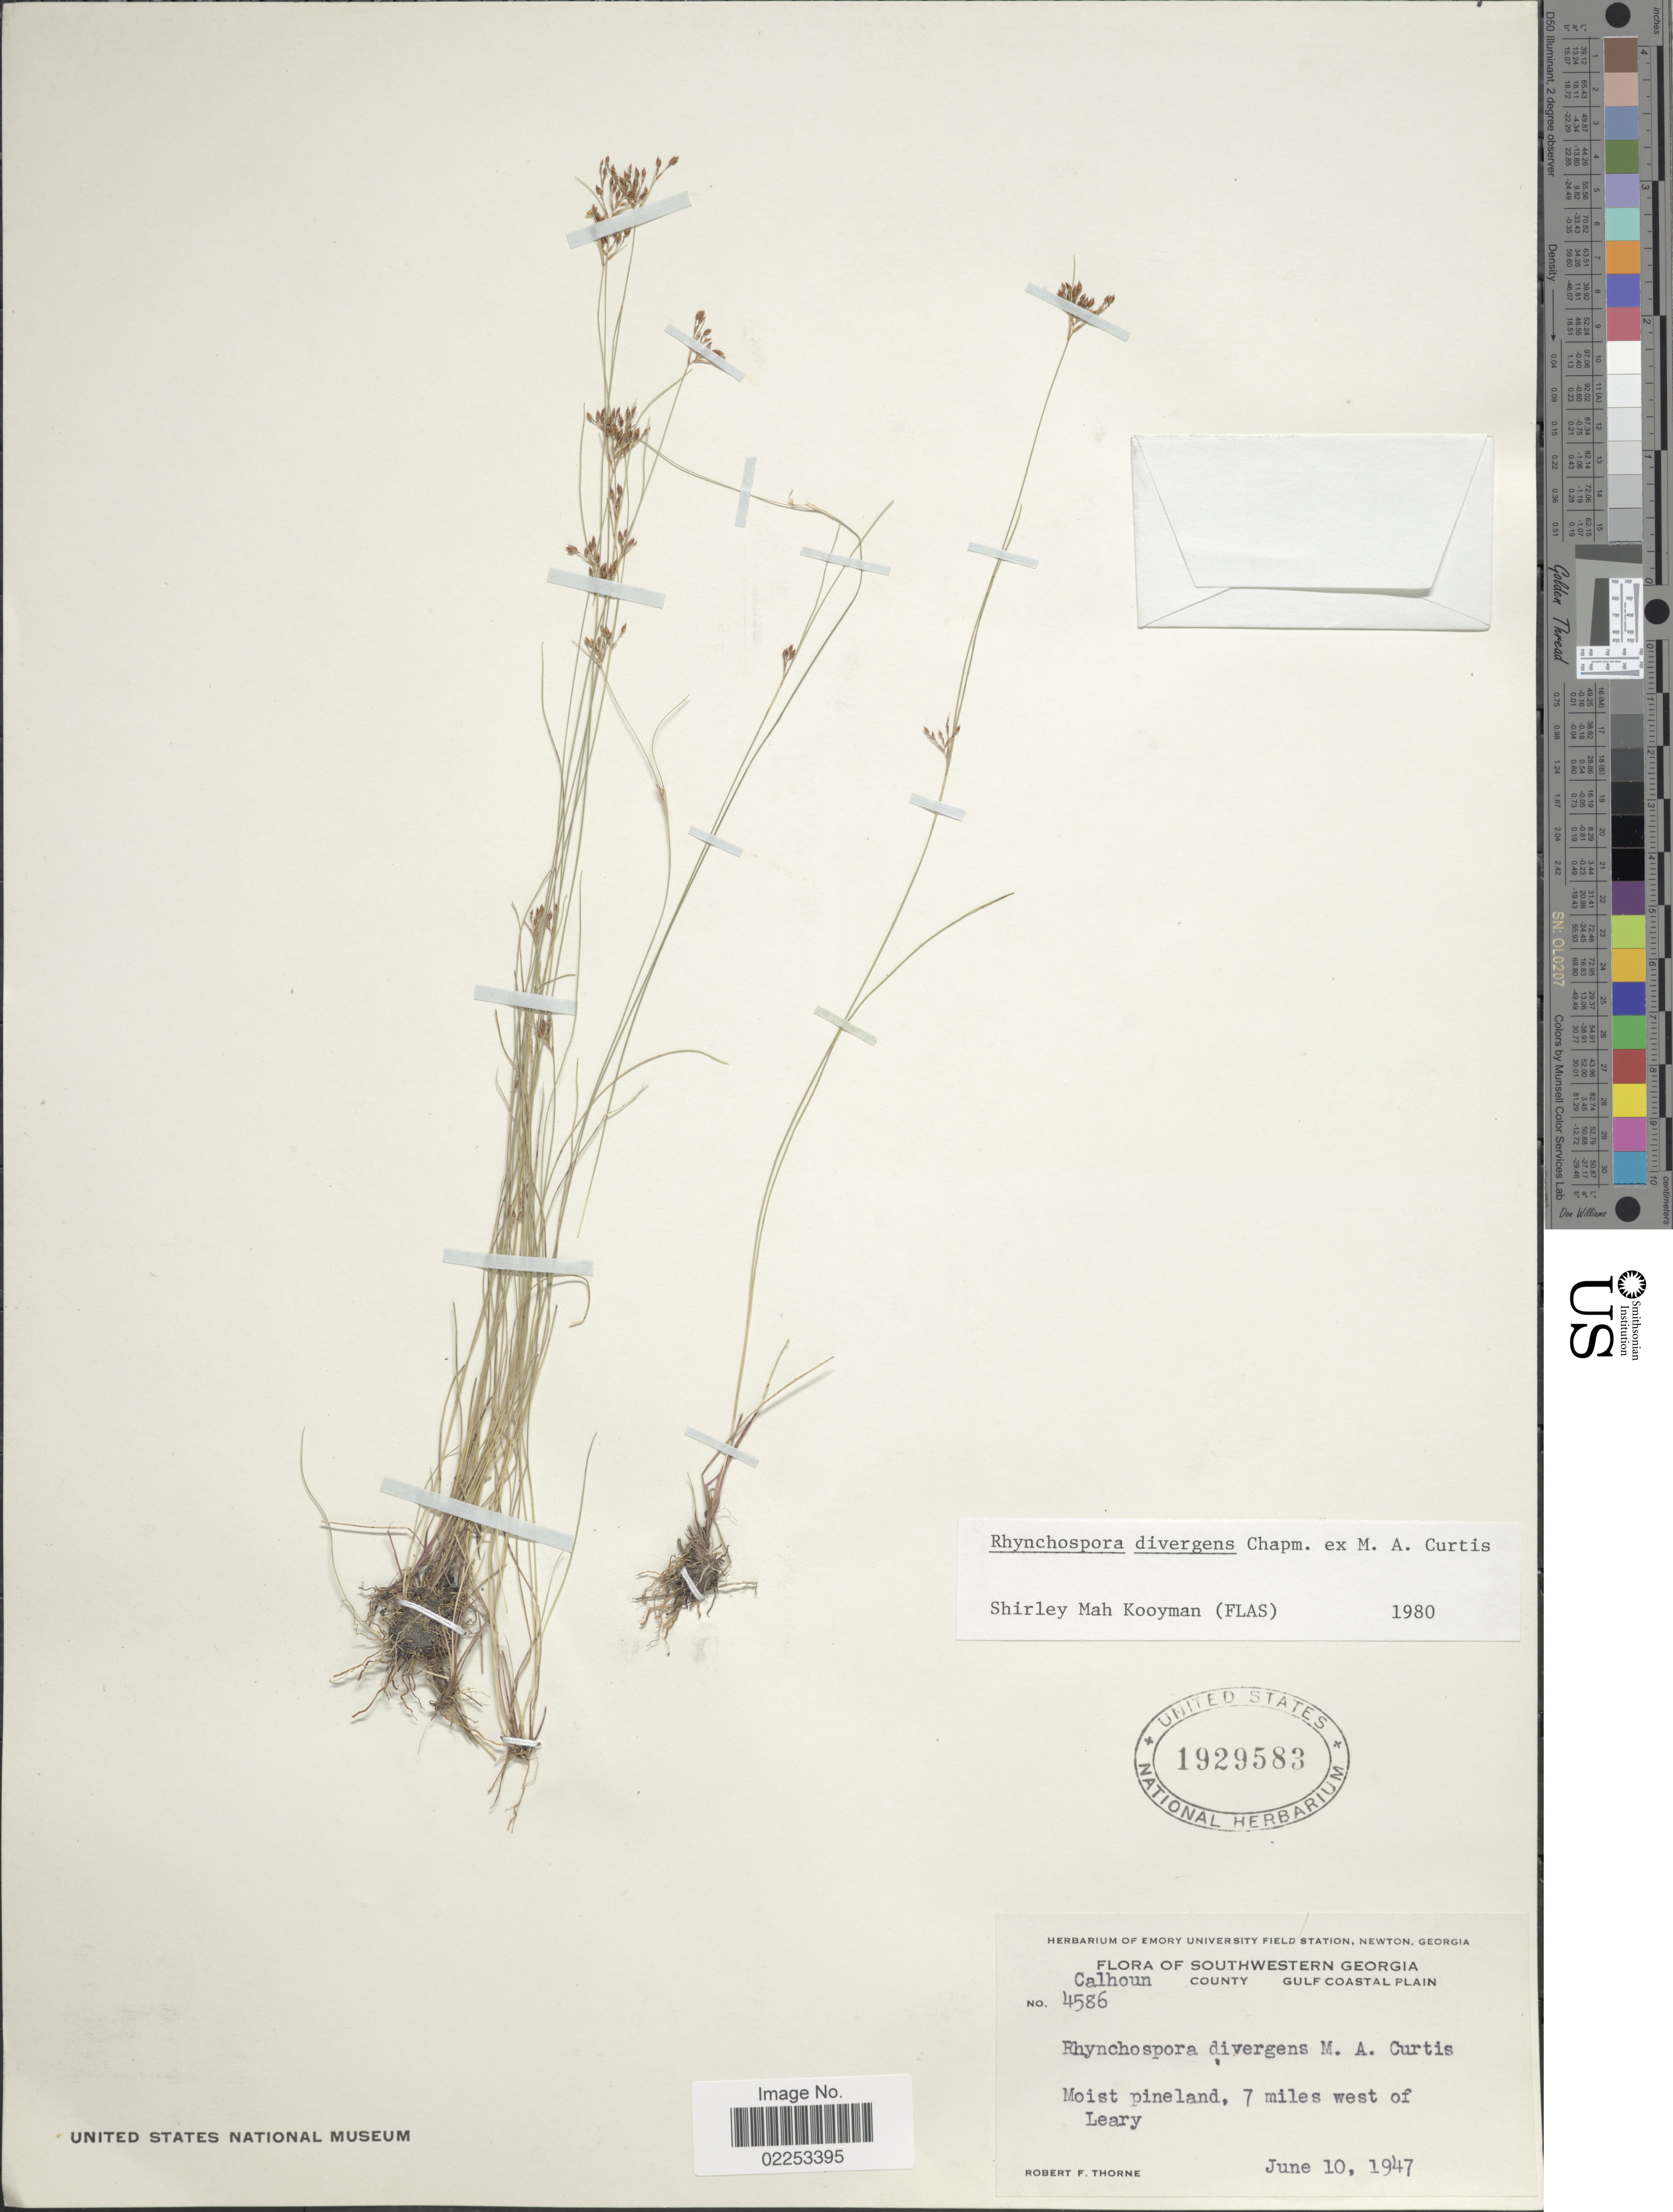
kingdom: Plantae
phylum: Tracheophyta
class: Liliopsida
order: Poales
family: Cyperaceae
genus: Rhynchospora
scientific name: Rhynchospora divergens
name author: Chapm. ex M.A. Curtis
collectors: R. F. Thorne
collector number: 4586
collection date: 1947-06-10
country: United States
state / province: Georgia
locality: Southwestern Georgia, Calhoun County, Gulf Coastal Plain, Moist pineland, 7 miles west of Leary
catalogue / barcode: US 1929583